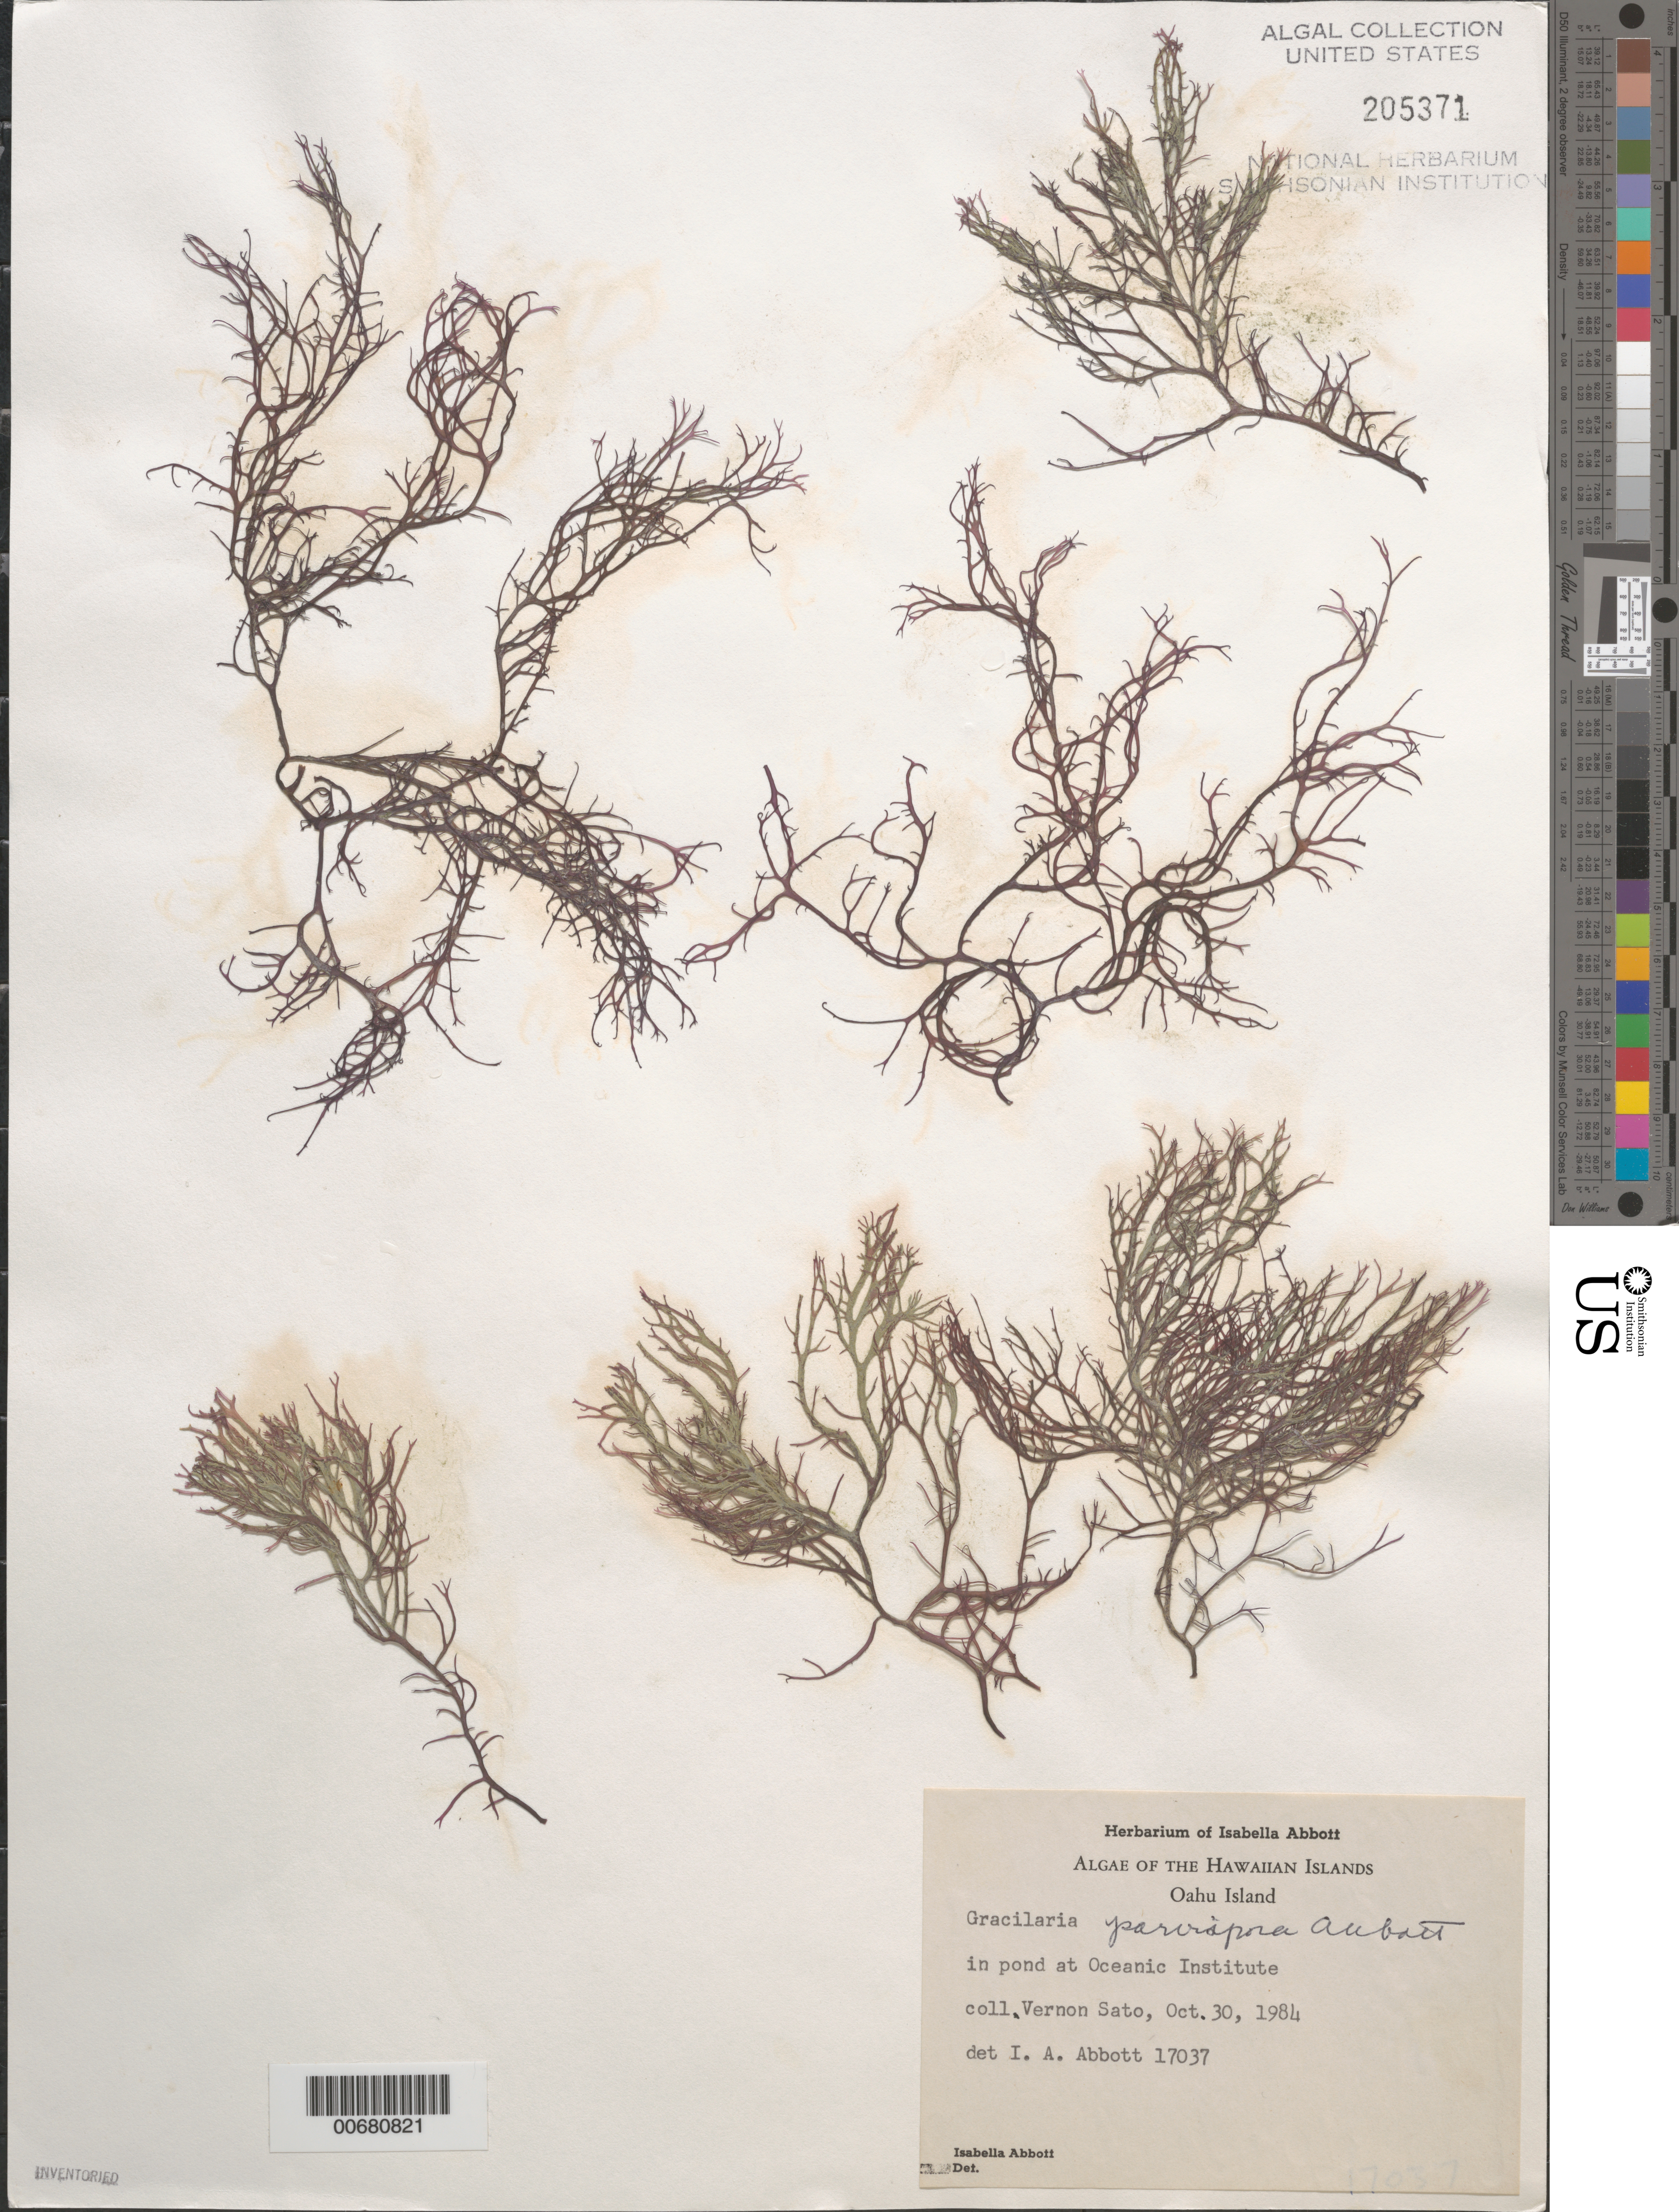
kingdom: Plantae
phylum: Rhodophyta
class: Florideophyceae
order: Gracilariales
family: Gracilariaceae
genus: Gracilaria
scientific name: Gracilaria parvispora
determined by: Abbott, Isabella A.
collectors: V. Sato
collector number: IAA 17037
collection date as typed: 30 Oct 1984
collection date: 1984-10-30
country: United States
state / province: Hawaii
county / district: Honolulu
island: Oahu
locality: Oceanic Institute pond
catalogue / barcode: US 205371